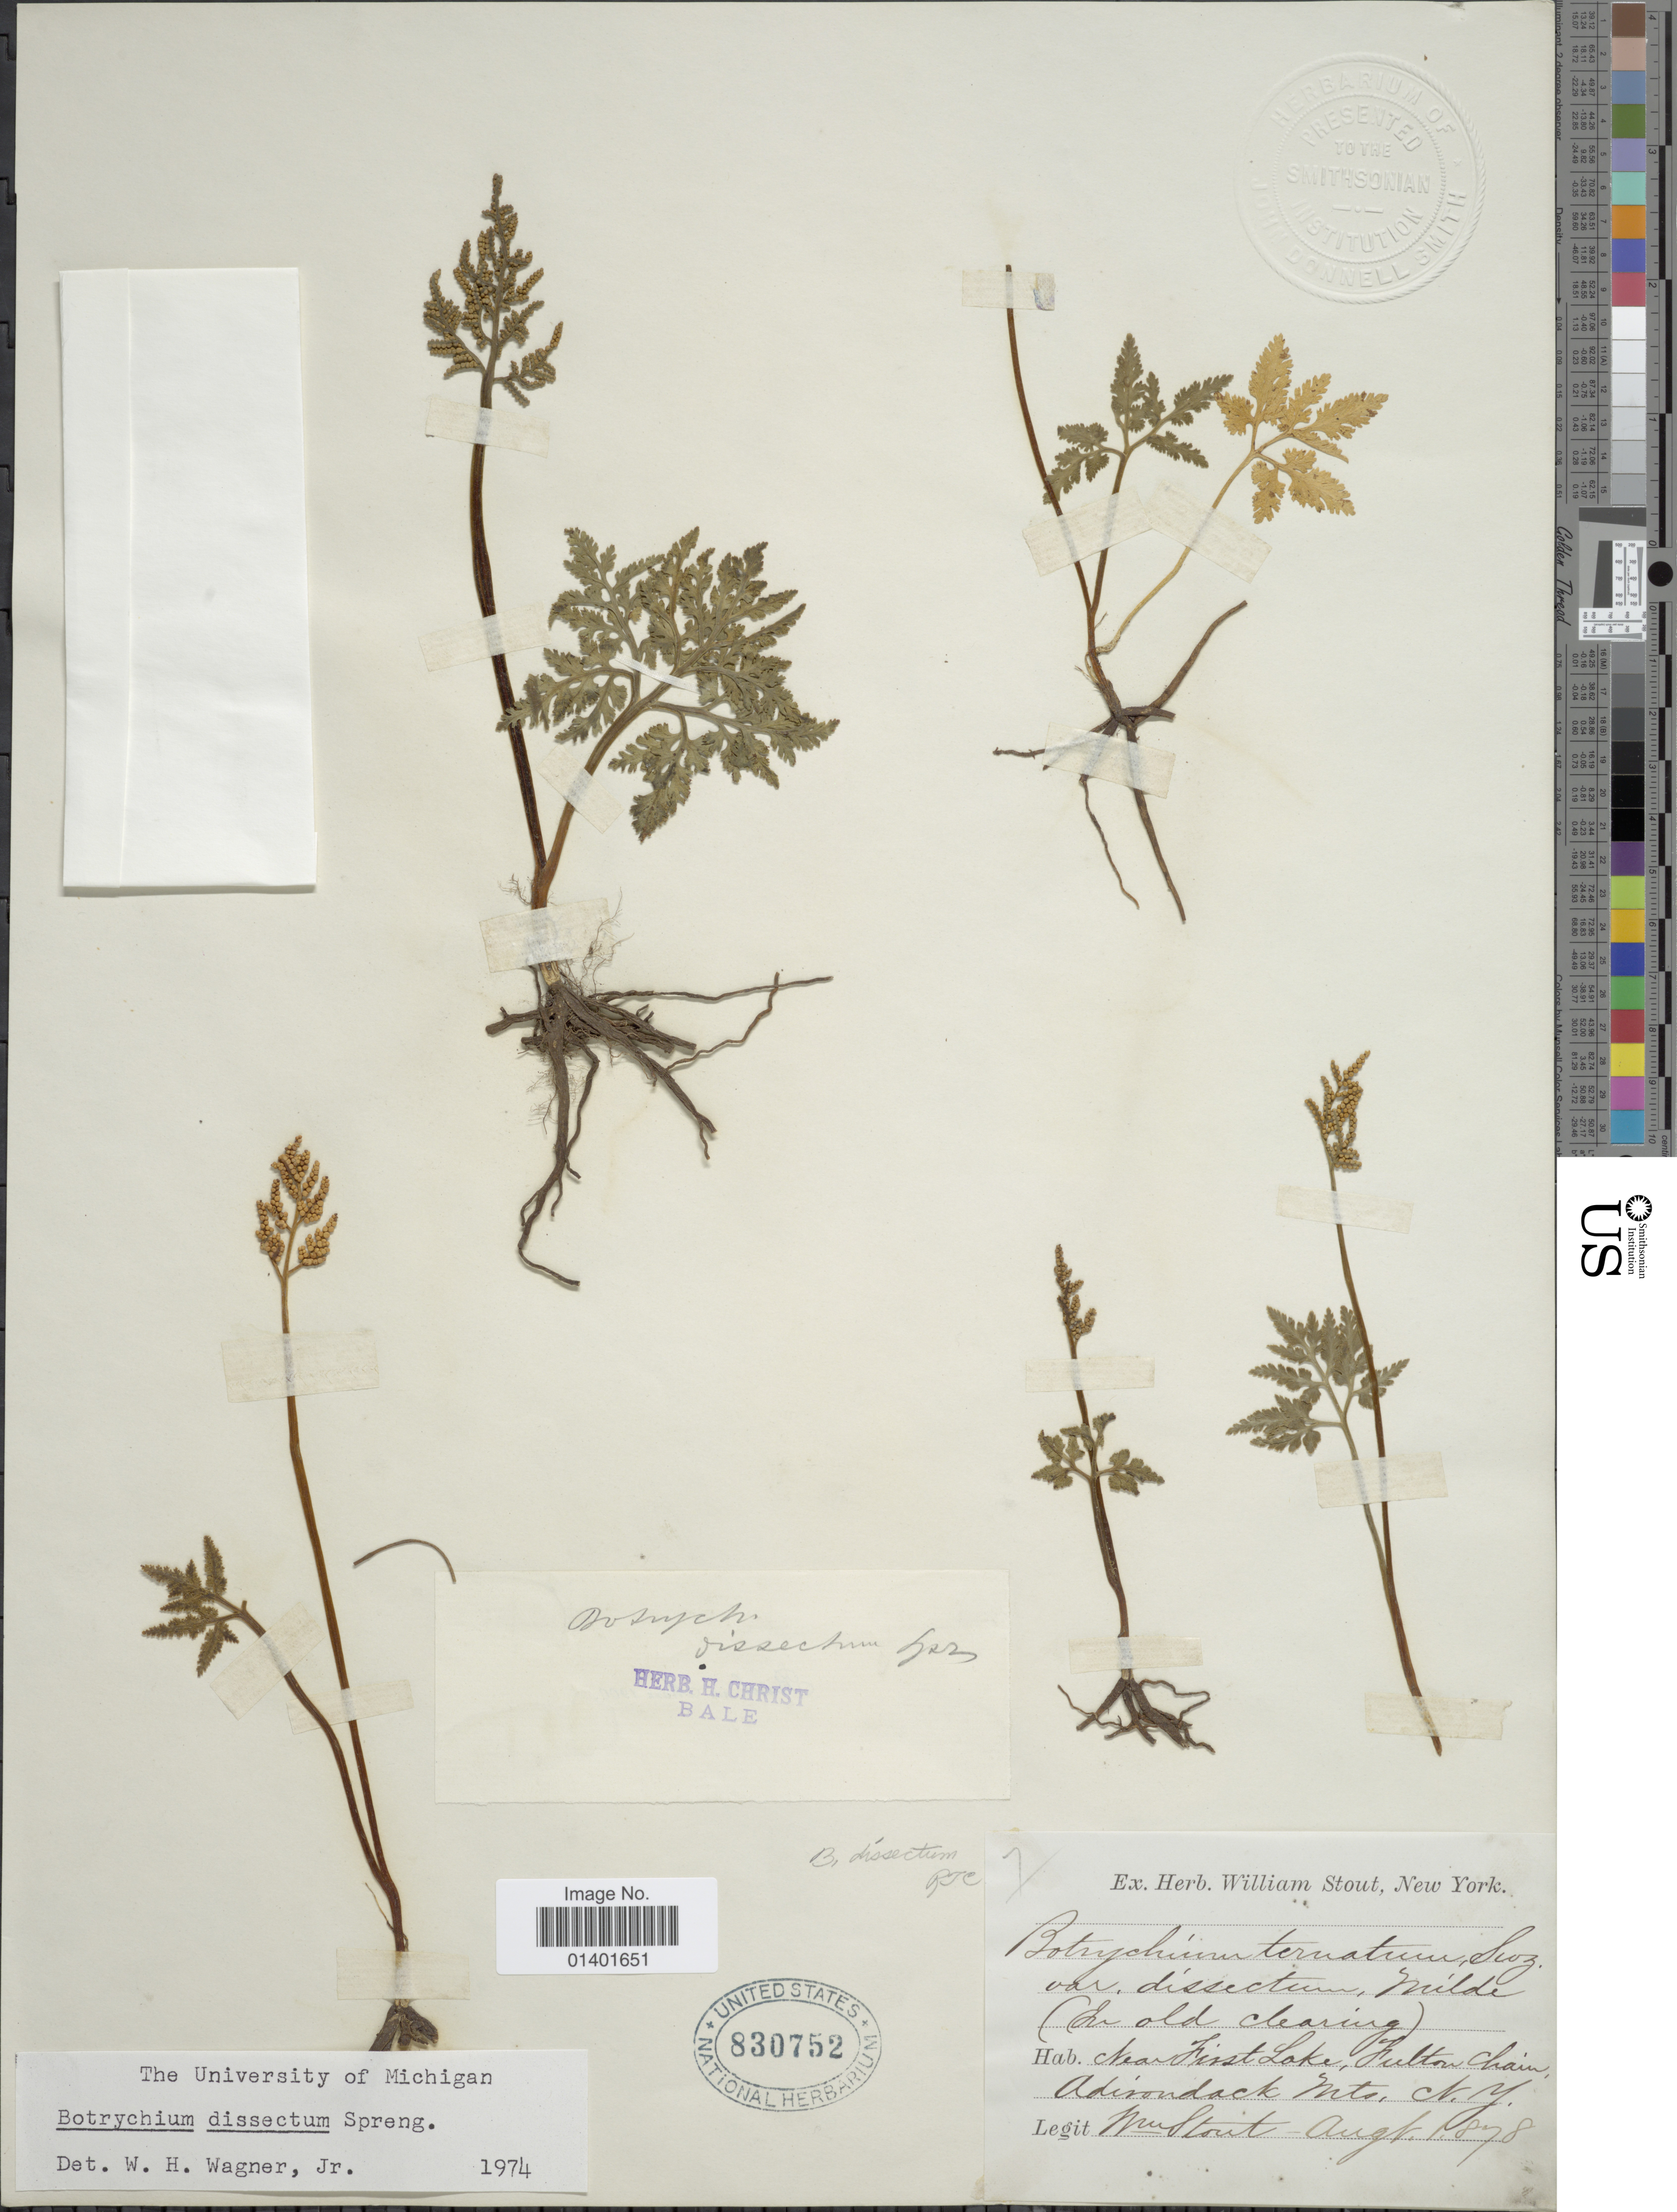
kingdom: Plantae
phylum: Tracheophyta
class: Polypodiopsida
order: Ophioglossales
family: Ophioglossaceae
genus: Botrychium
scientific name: Botrychium dissectum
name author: Spreng.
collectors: W. Stout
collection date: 1878-08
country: United States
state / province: New York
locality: Near First Lake, Fulton Chain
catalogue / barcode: US 830752